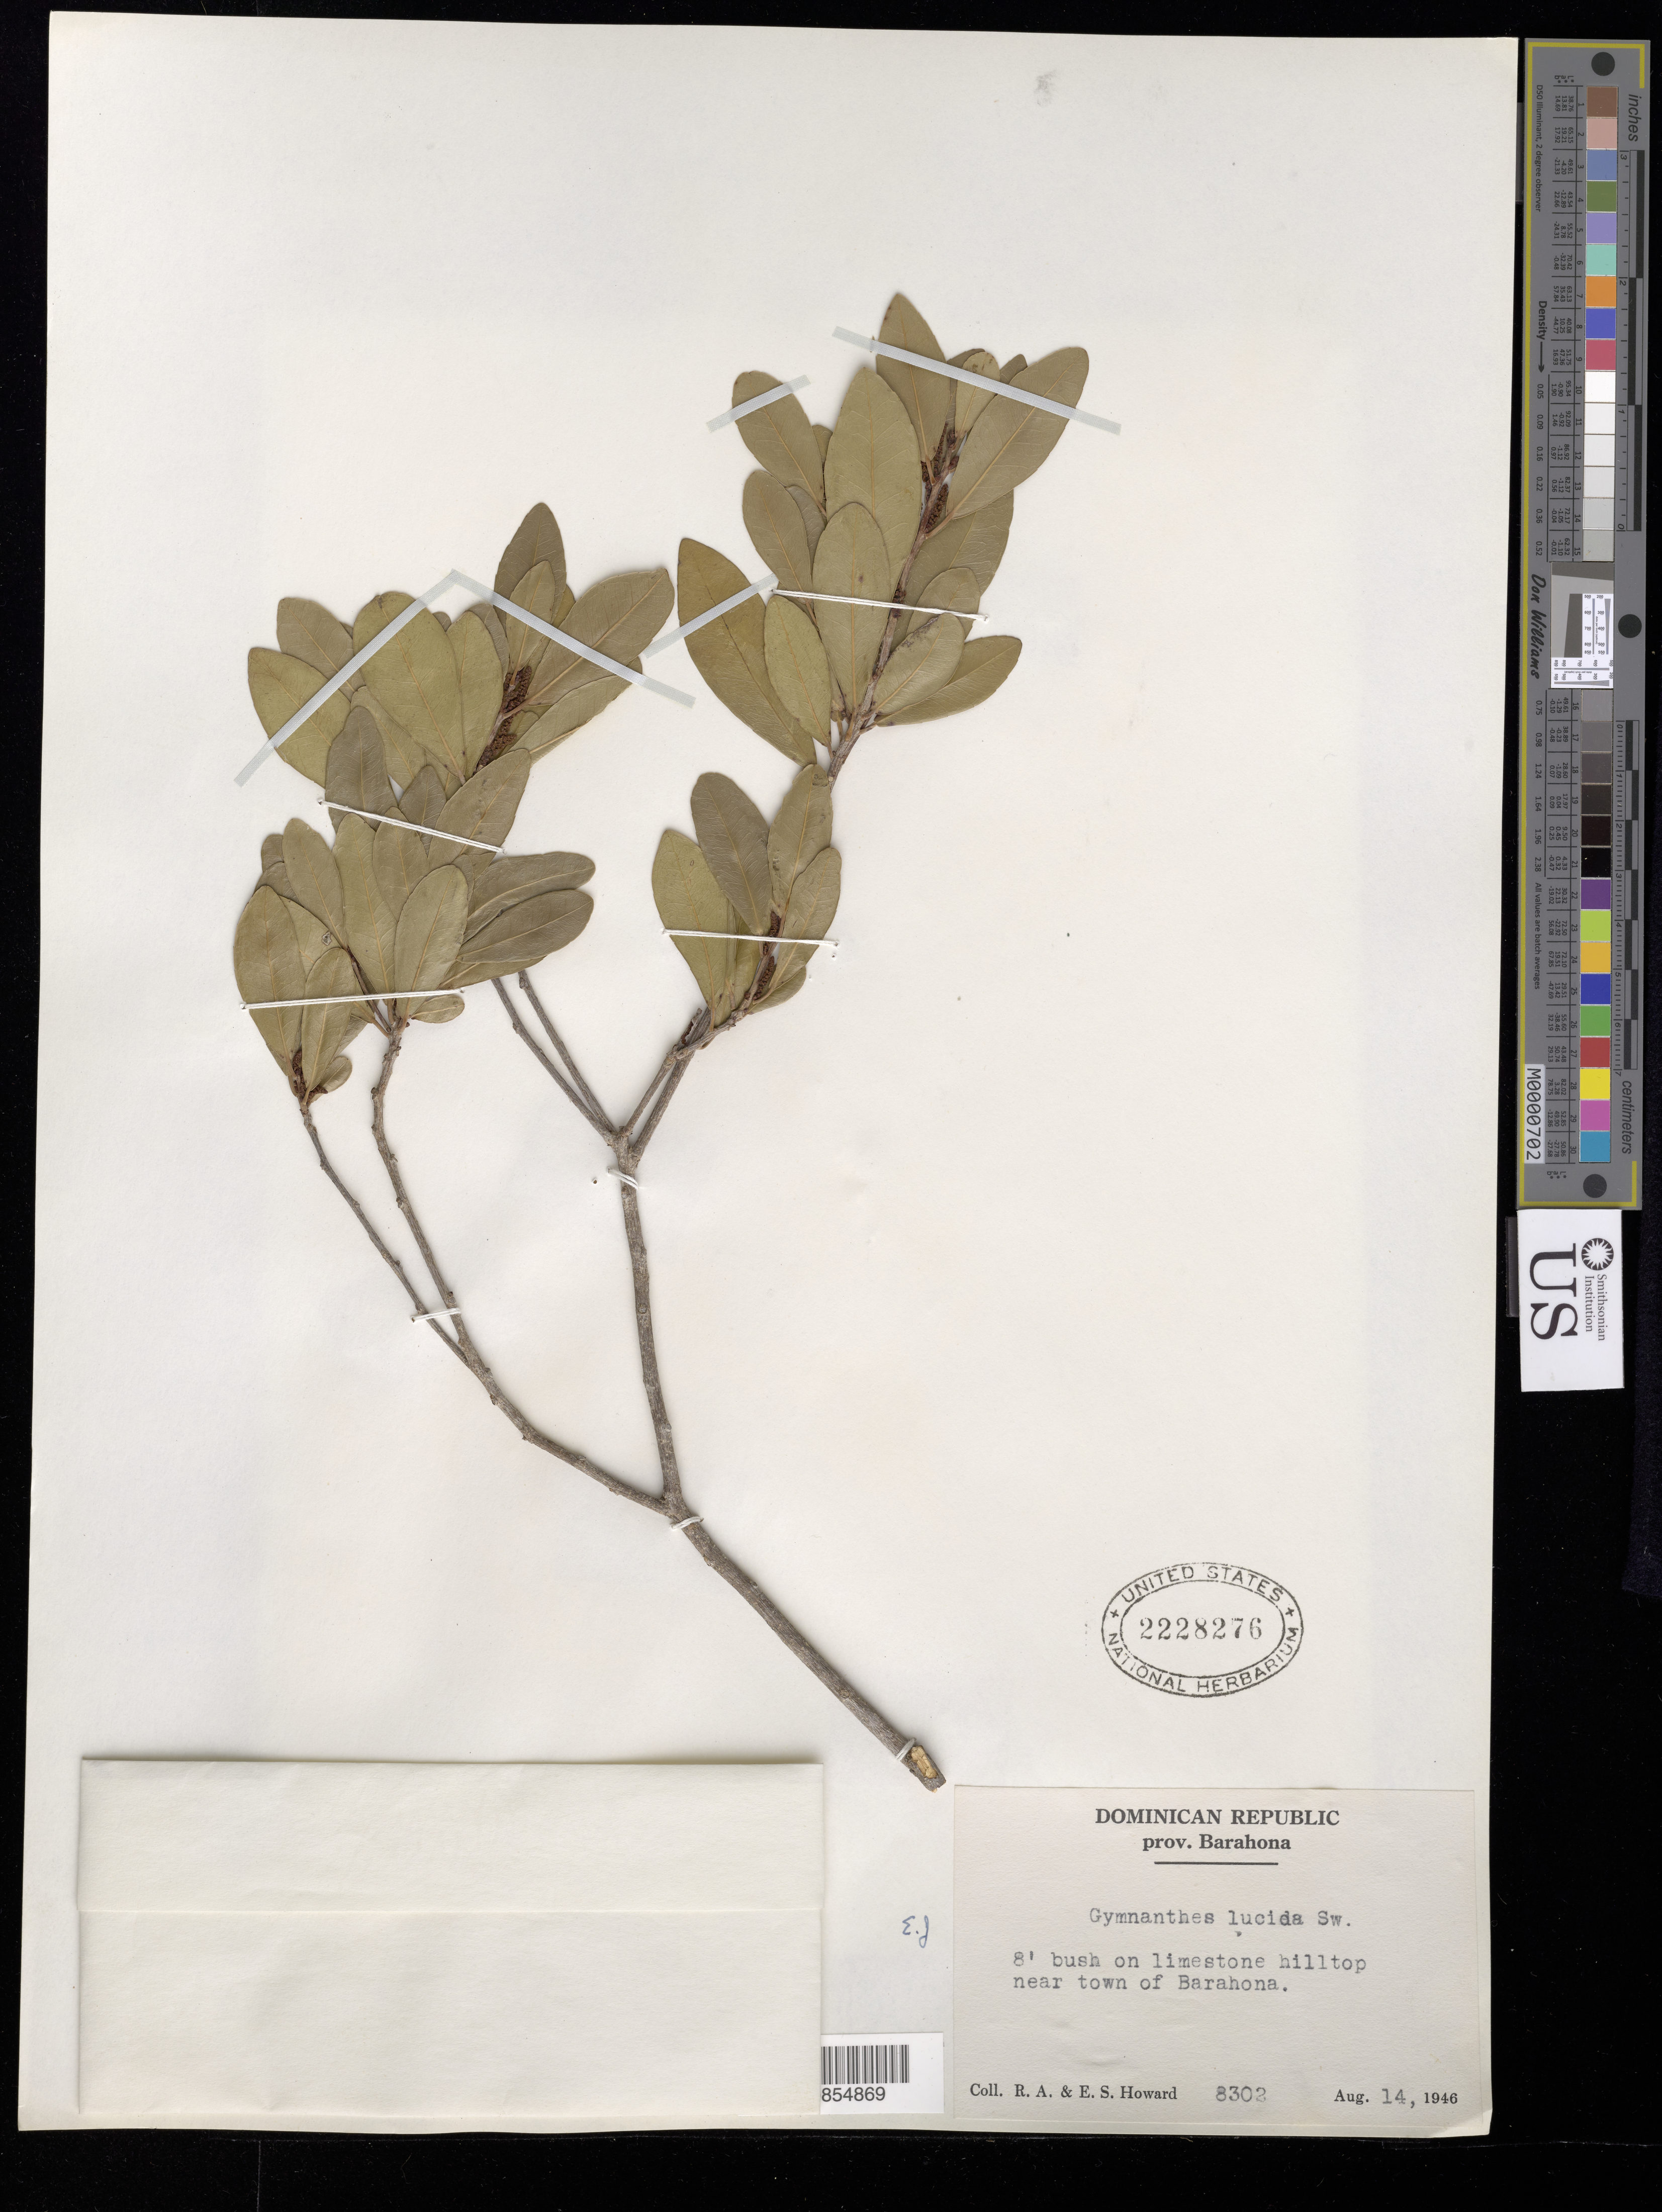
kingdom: Plantae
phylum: Tracheophyta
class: Magnoliopsida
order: Malpighiales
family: Euphorbiaceae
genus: Gymnanthes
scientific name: Gymnanthes lucida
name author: Sw.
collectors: R. A. Howard & E. S. Howard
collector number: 8302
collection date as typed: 14 Aug 1946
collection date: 1946-08-14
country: Dominican Republic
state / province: Barahona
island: Hispaniola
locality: Near town of Barahona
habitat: Limestone hilltop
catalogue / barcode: US 2228276